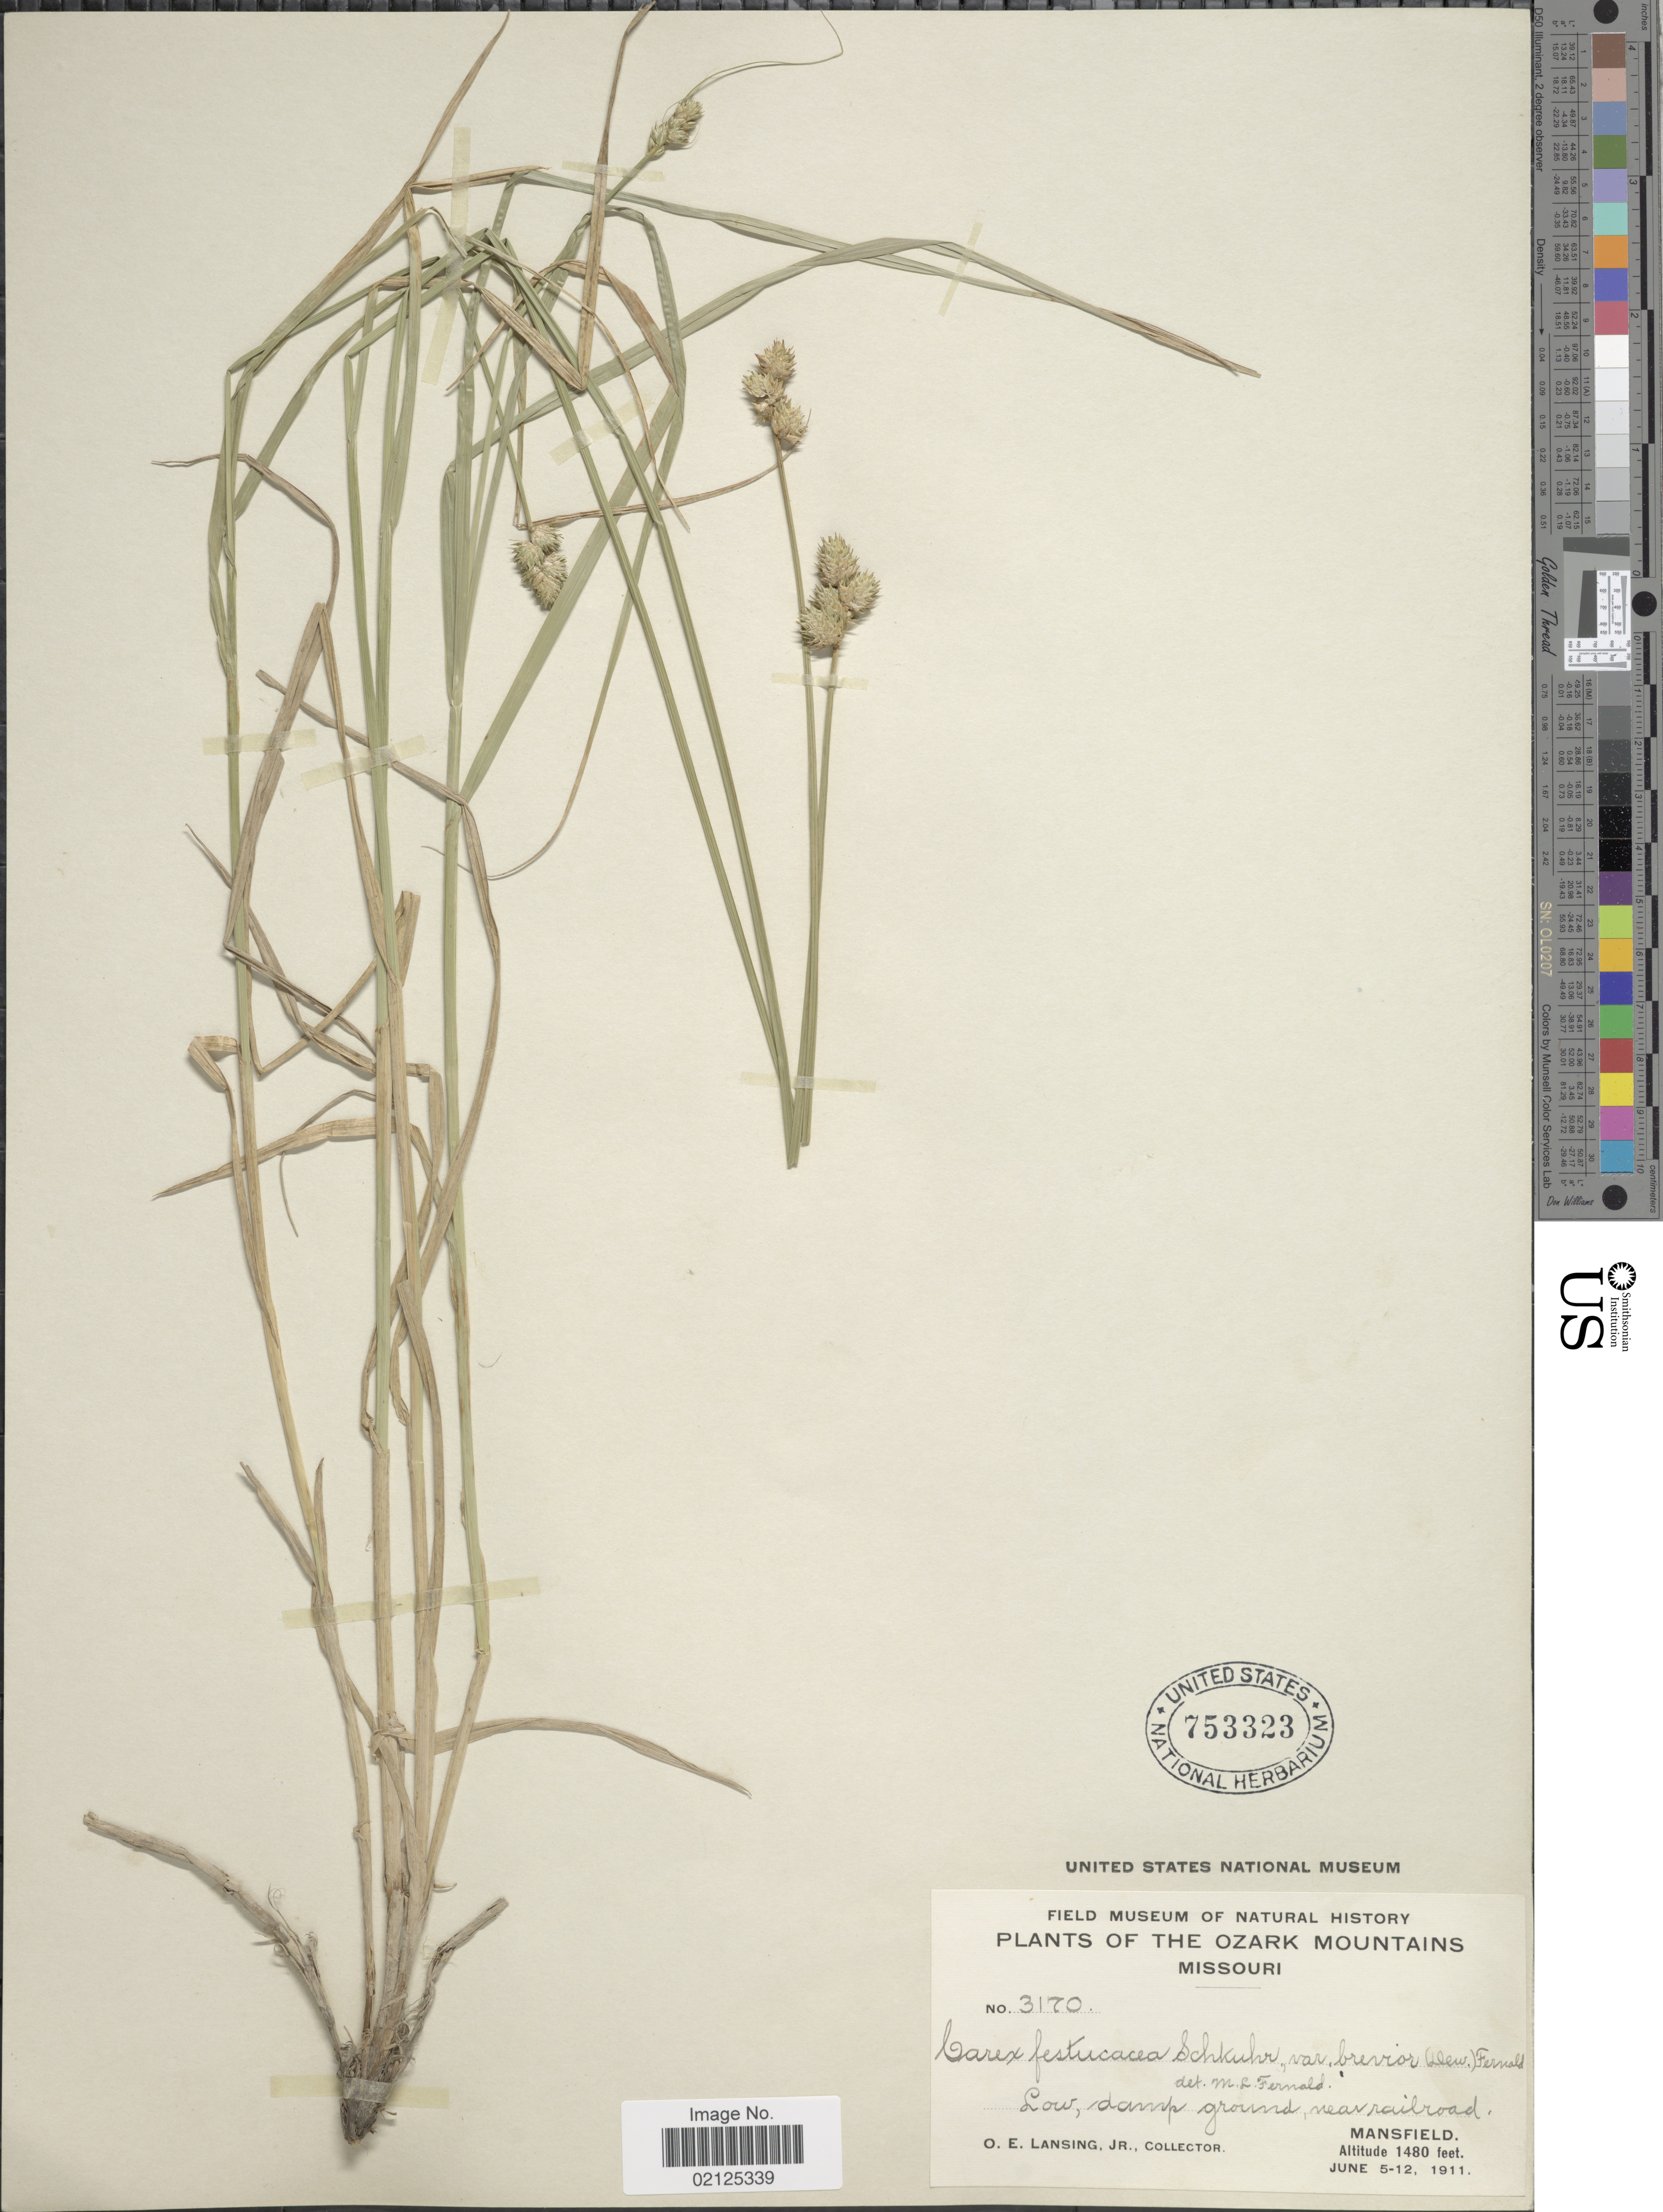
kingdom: Plantae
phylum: Tracheophyta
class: Liliopsida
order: Poales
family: Cyperaceae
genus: Carex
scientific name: Carex molesta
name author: Mack.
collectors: O. Lansing Jr.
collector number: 3170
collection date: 1911-06-05/1911-06-12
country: United States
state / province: Missouri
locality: The Ozark Mountains, Low, damp ground, near railroad, Mansfield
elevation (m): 451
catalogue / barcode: US 753323